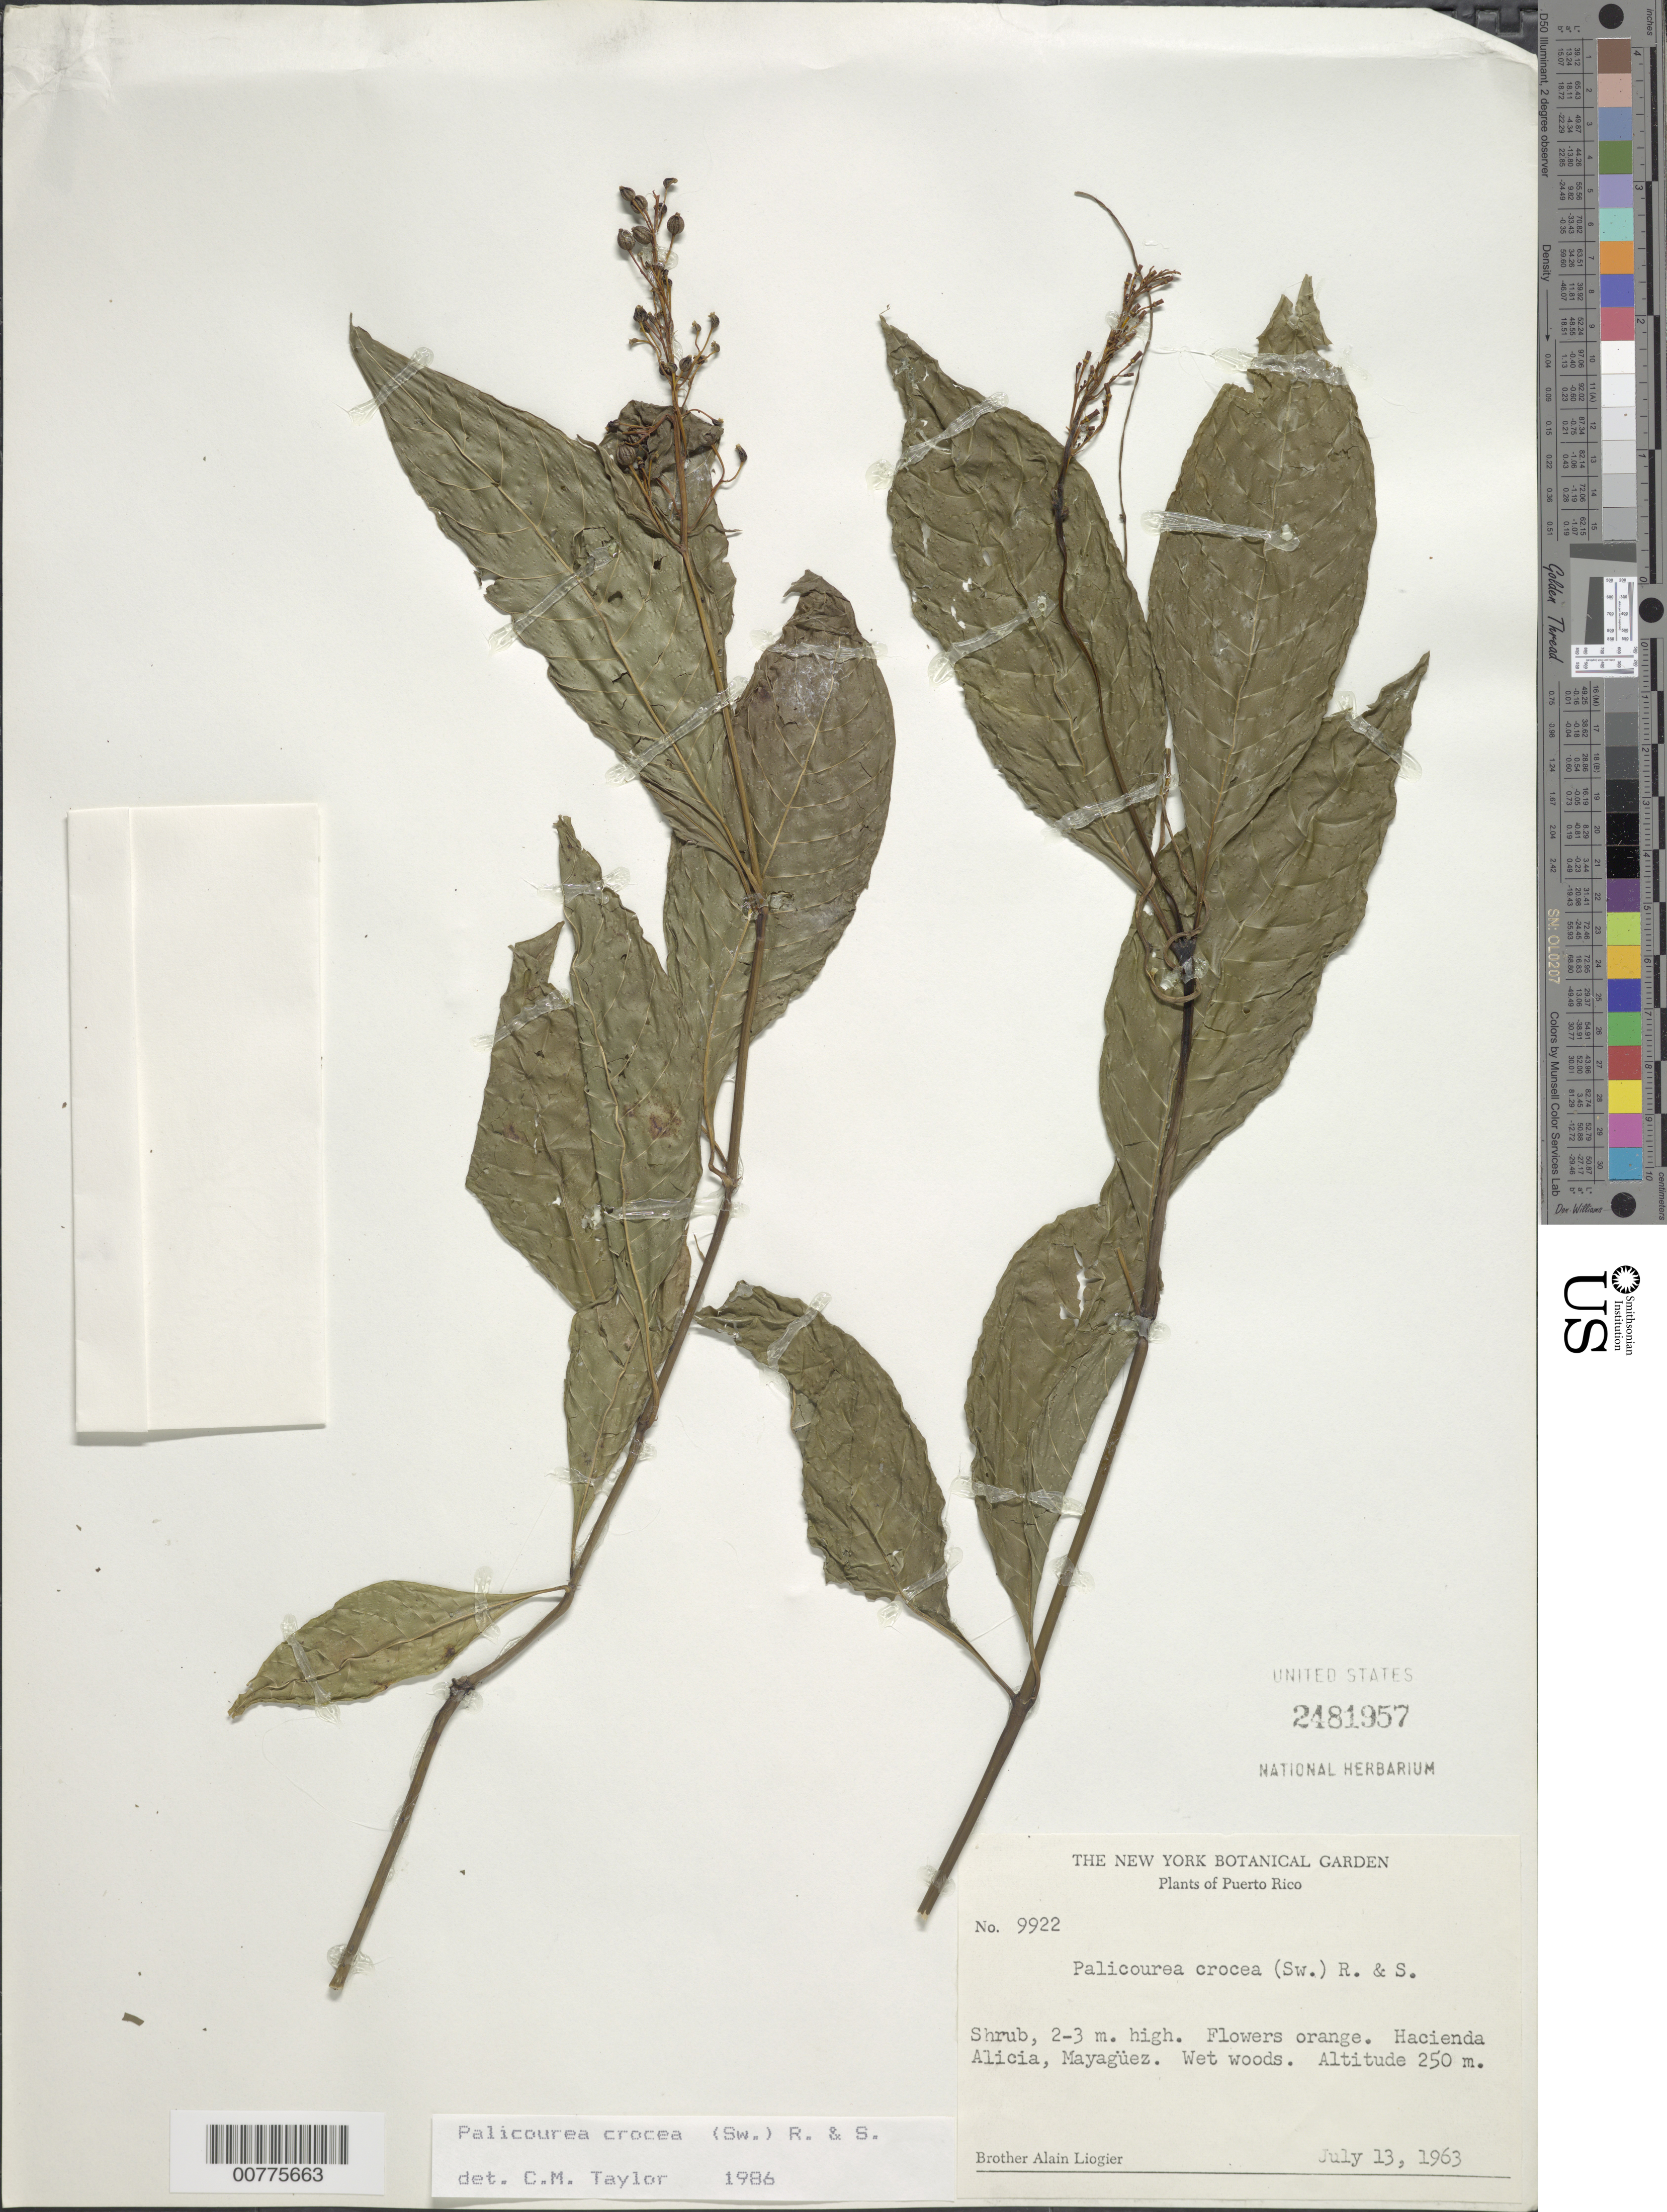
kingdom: Plantae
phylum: Tracheophyta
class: Magnoliopsida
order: Gentianales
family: Rubiaceae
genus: Palicourea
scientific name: Palicourea crocea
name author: (Sw.) Schult.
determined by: Taylor, Charlotte M.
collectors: A. H. Liogier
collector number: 9922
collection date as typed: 13 Jul 1963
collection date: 1963-07-13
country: Puerto Rico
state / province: Mayagüez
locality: Hacienda Alicia, Mayaguez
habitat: Wet woods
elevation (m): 250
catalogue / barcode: US 2481957